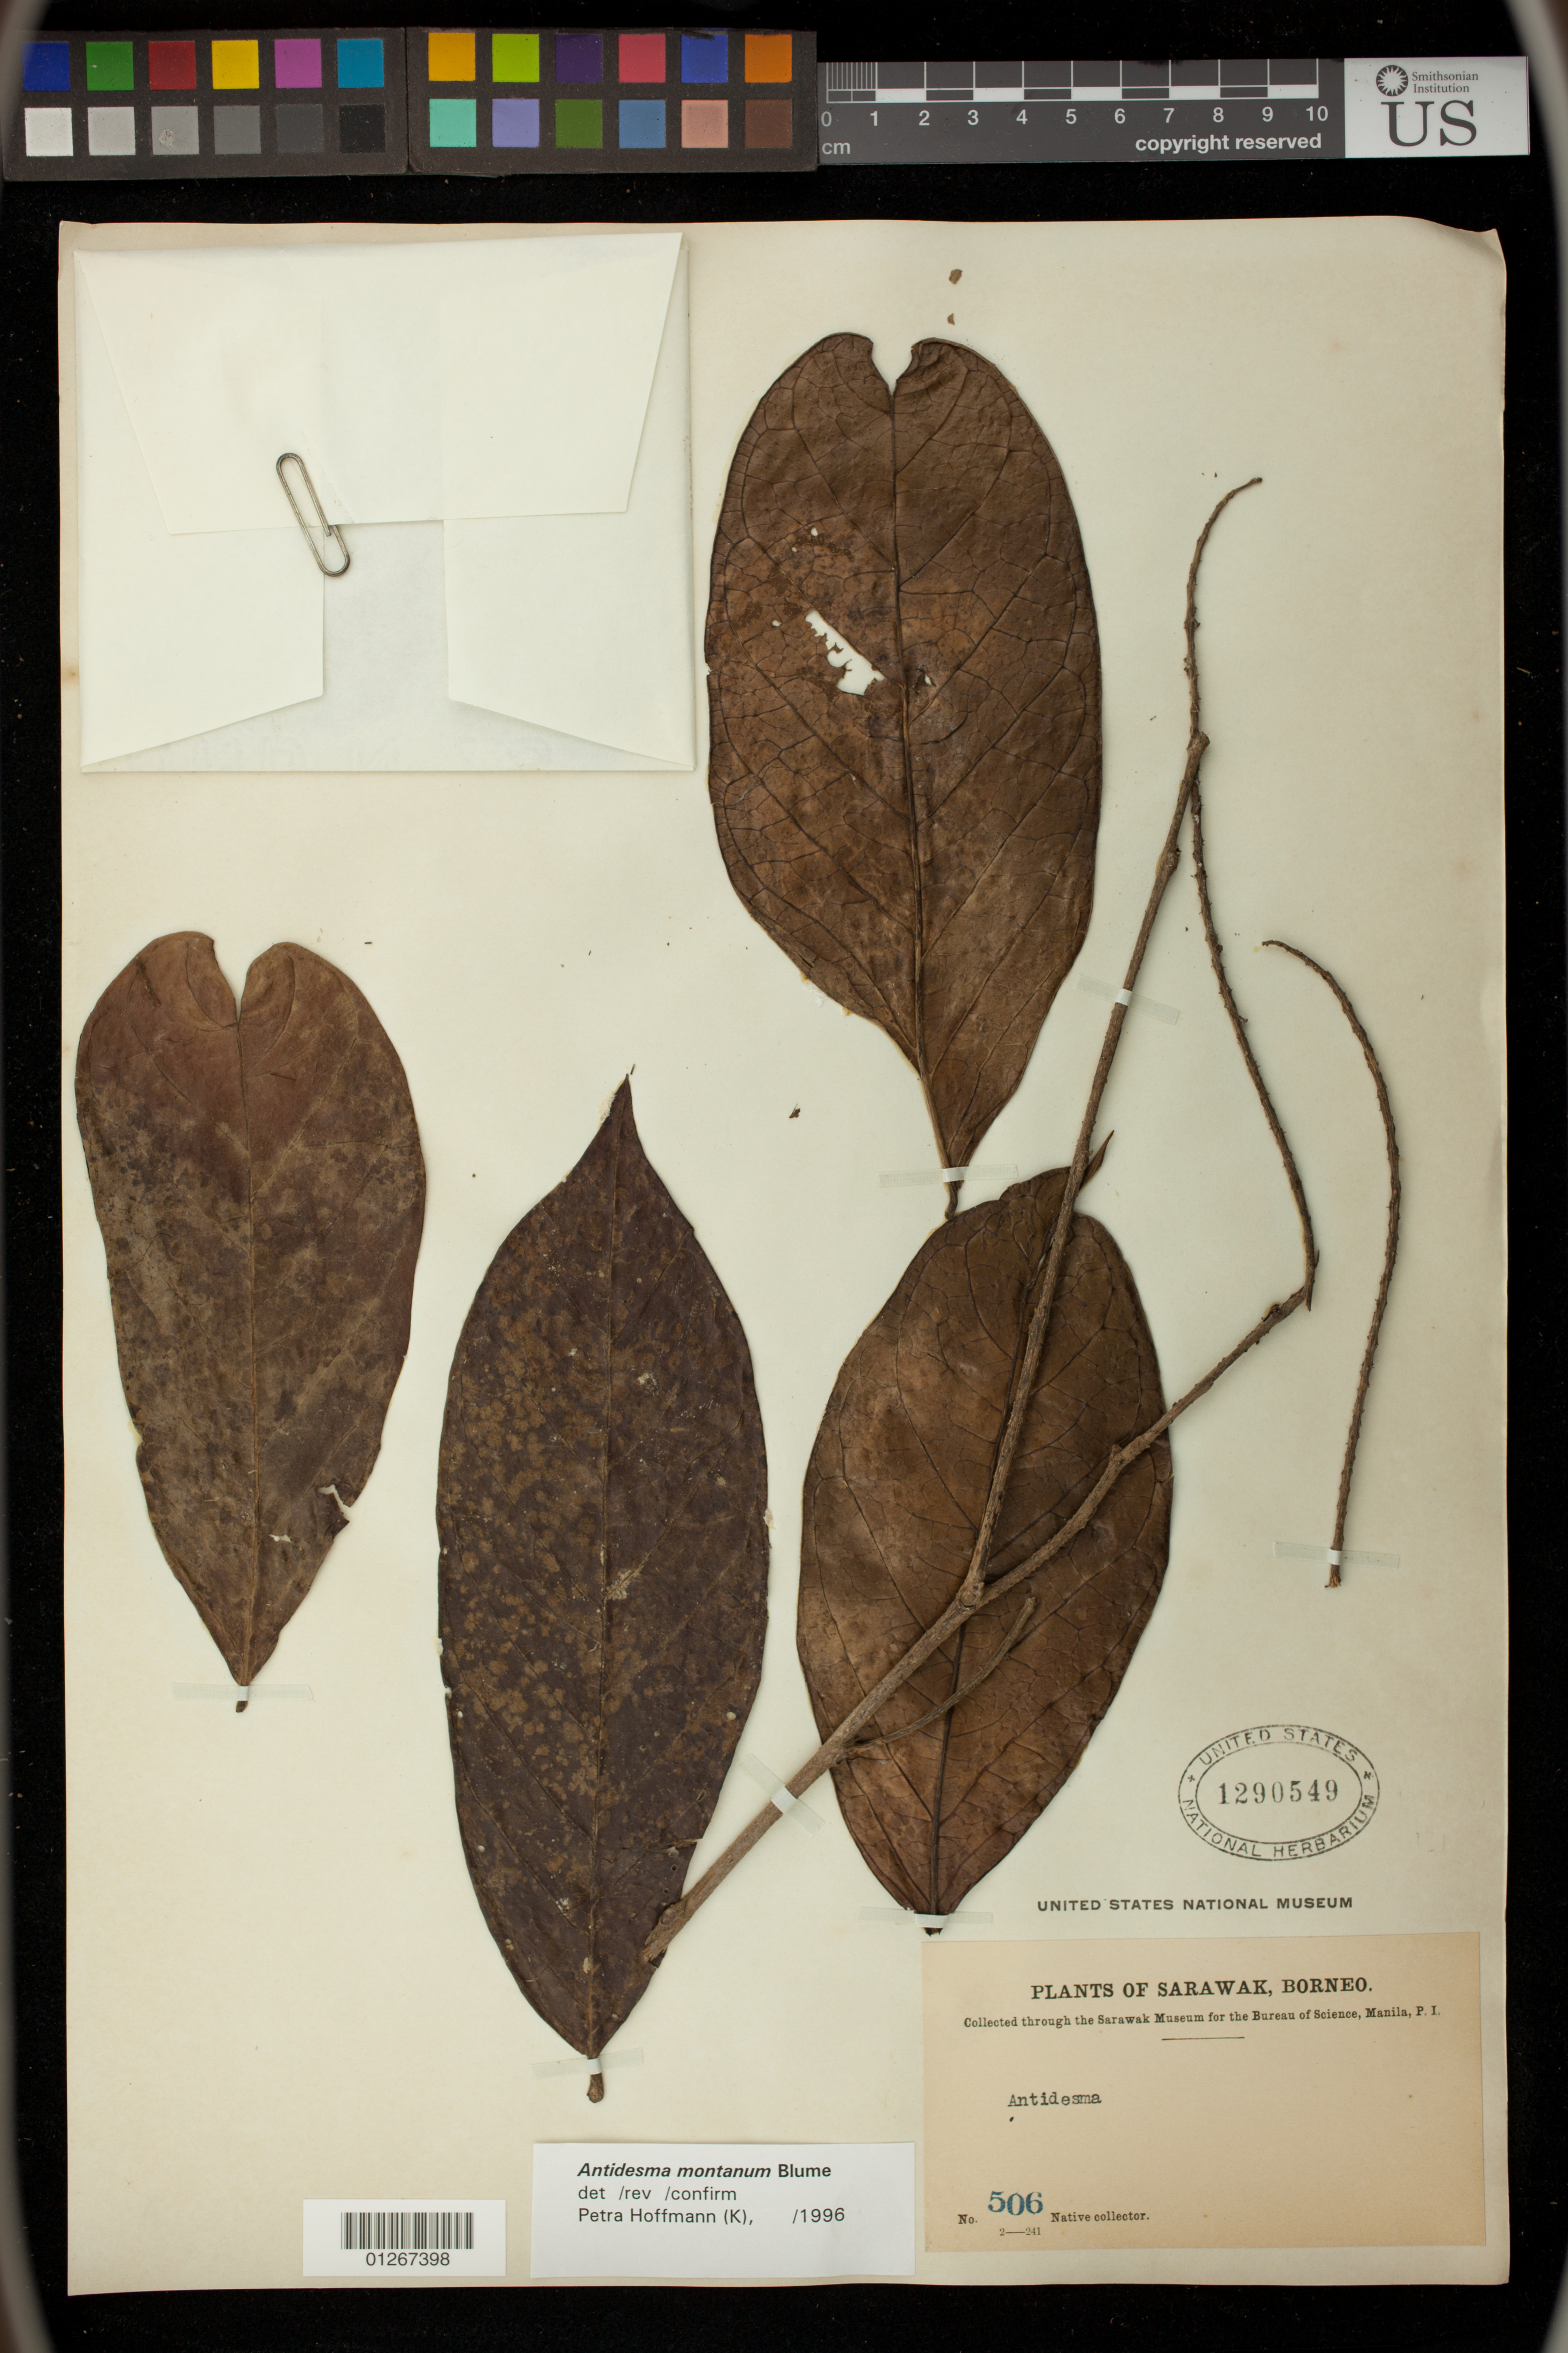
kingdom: Plantae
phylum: Tracheophyta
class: Magnoliopsida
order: Malpighiales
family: Phyllanthaceae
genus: Antidesma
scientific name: Antidesma montanum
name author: Blume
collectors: Native collector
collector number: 506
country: Malaysia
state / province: Sarawak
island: Borneo Island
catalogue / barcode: US 1290549